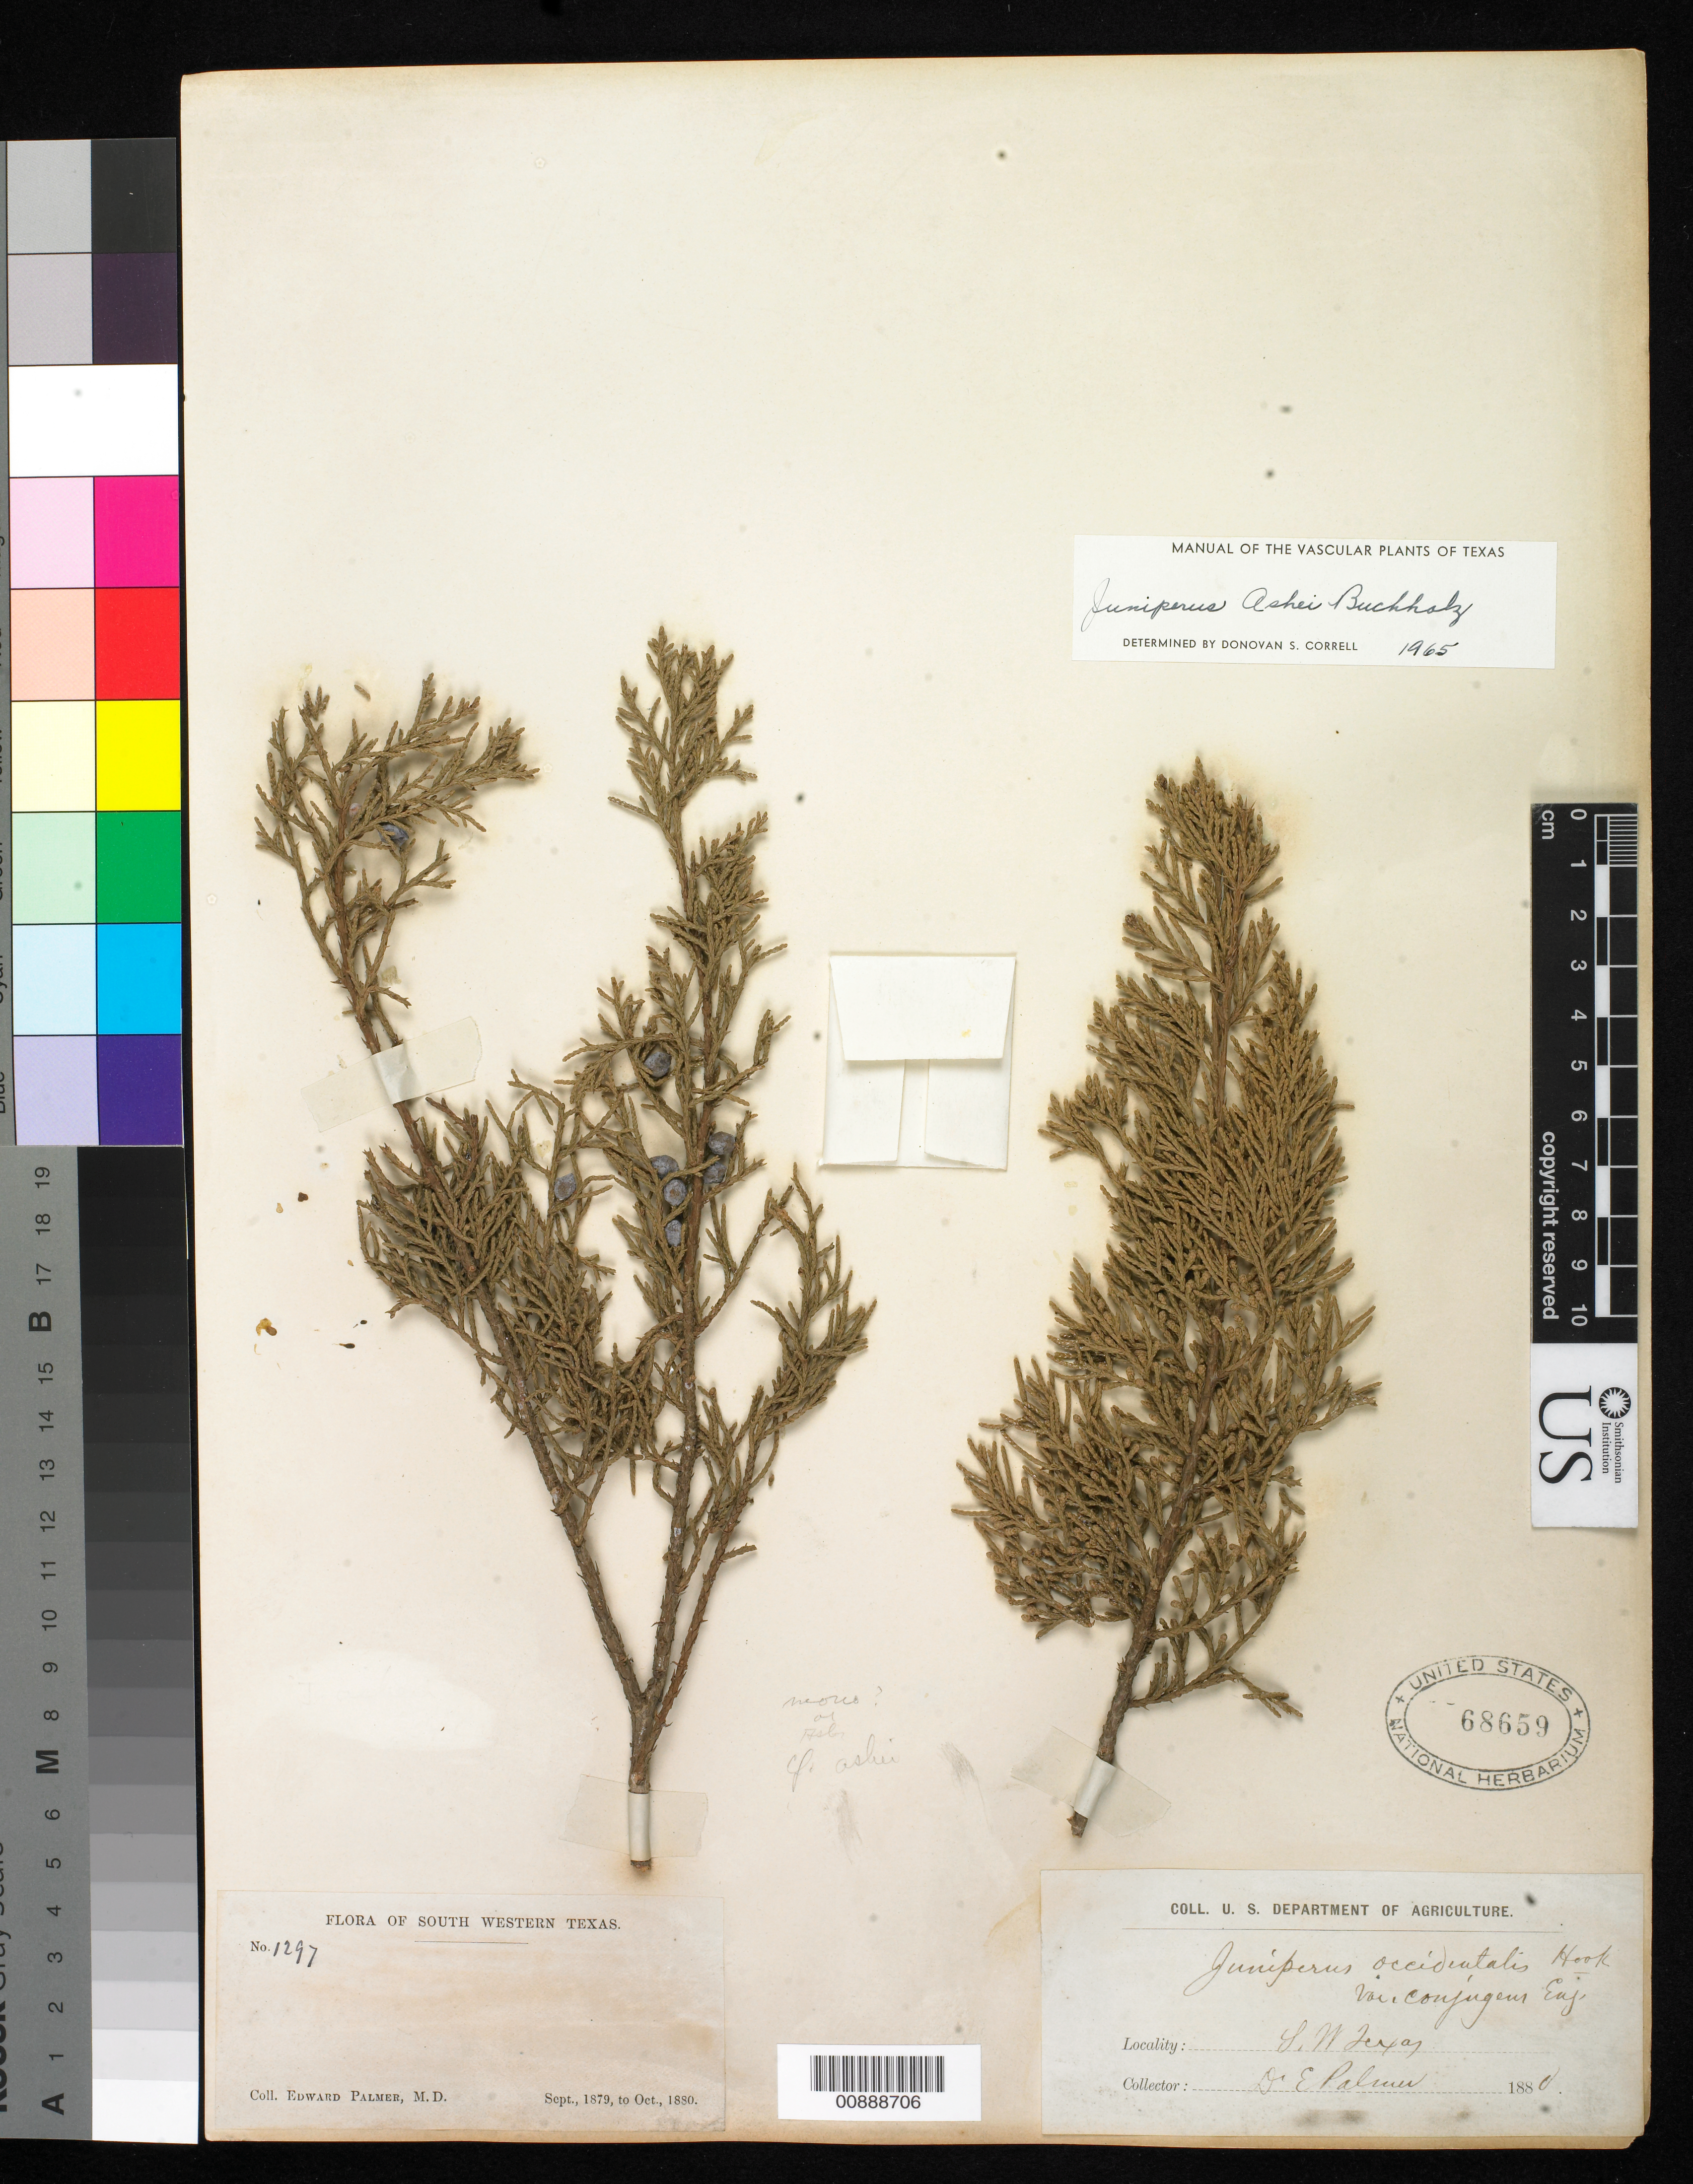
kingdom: Plantae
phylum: Tracheophyta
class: Pinopsida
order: Pinales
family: Cupressaceae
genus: Juniperus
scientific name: Juniperus ashei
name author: J. Buchholz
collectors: E. Palmer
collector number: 1297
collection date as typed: Sep 1879 to -- Oct 1880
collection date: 1879-09/1880-10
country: United States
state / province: Texas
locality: SW Texas.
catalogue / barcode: US 68659